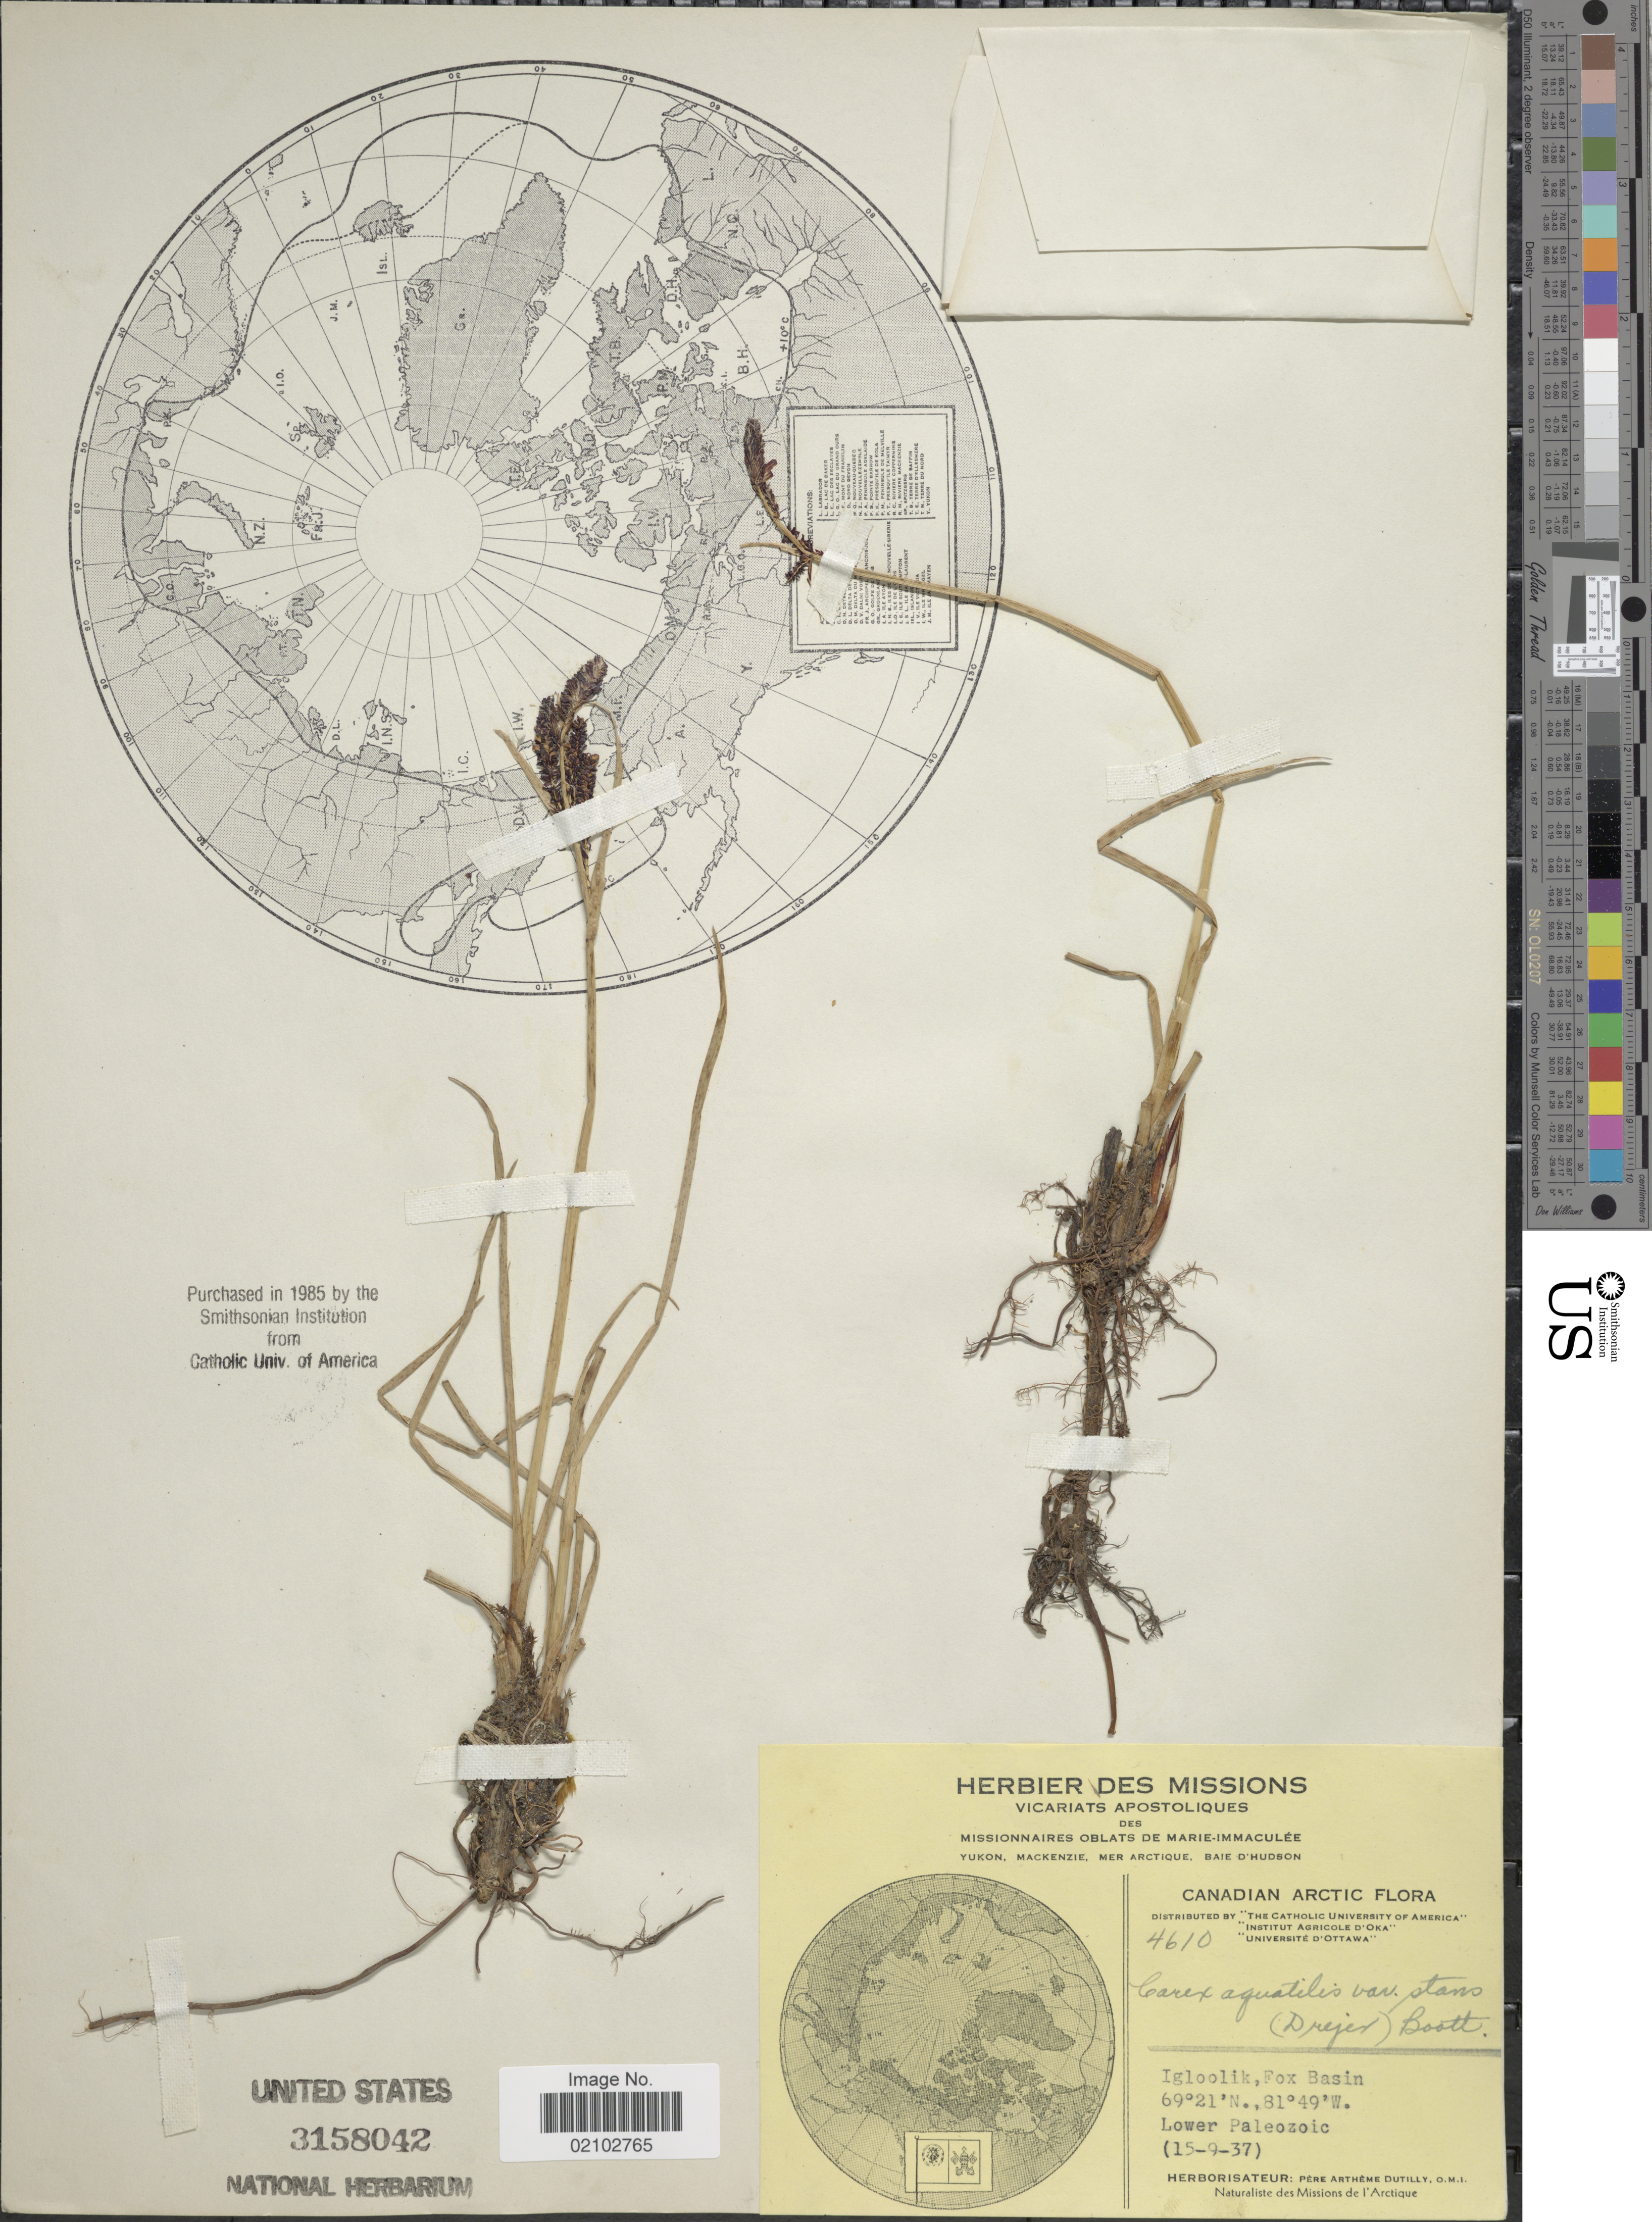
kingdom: Plantae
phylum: Tracheophyta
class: Liliopsida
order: Poales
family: Cyperaceae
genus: Carex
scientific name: Carex aquatilis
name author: Wahlenb.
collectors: A. Dutilly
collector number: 4610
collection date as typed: Transcribed d/m/y: 15/9/37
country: Canada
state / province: Nunavut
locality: Canadian Arctic, Igloolik, Fox Basin.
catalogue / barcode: US 3158042